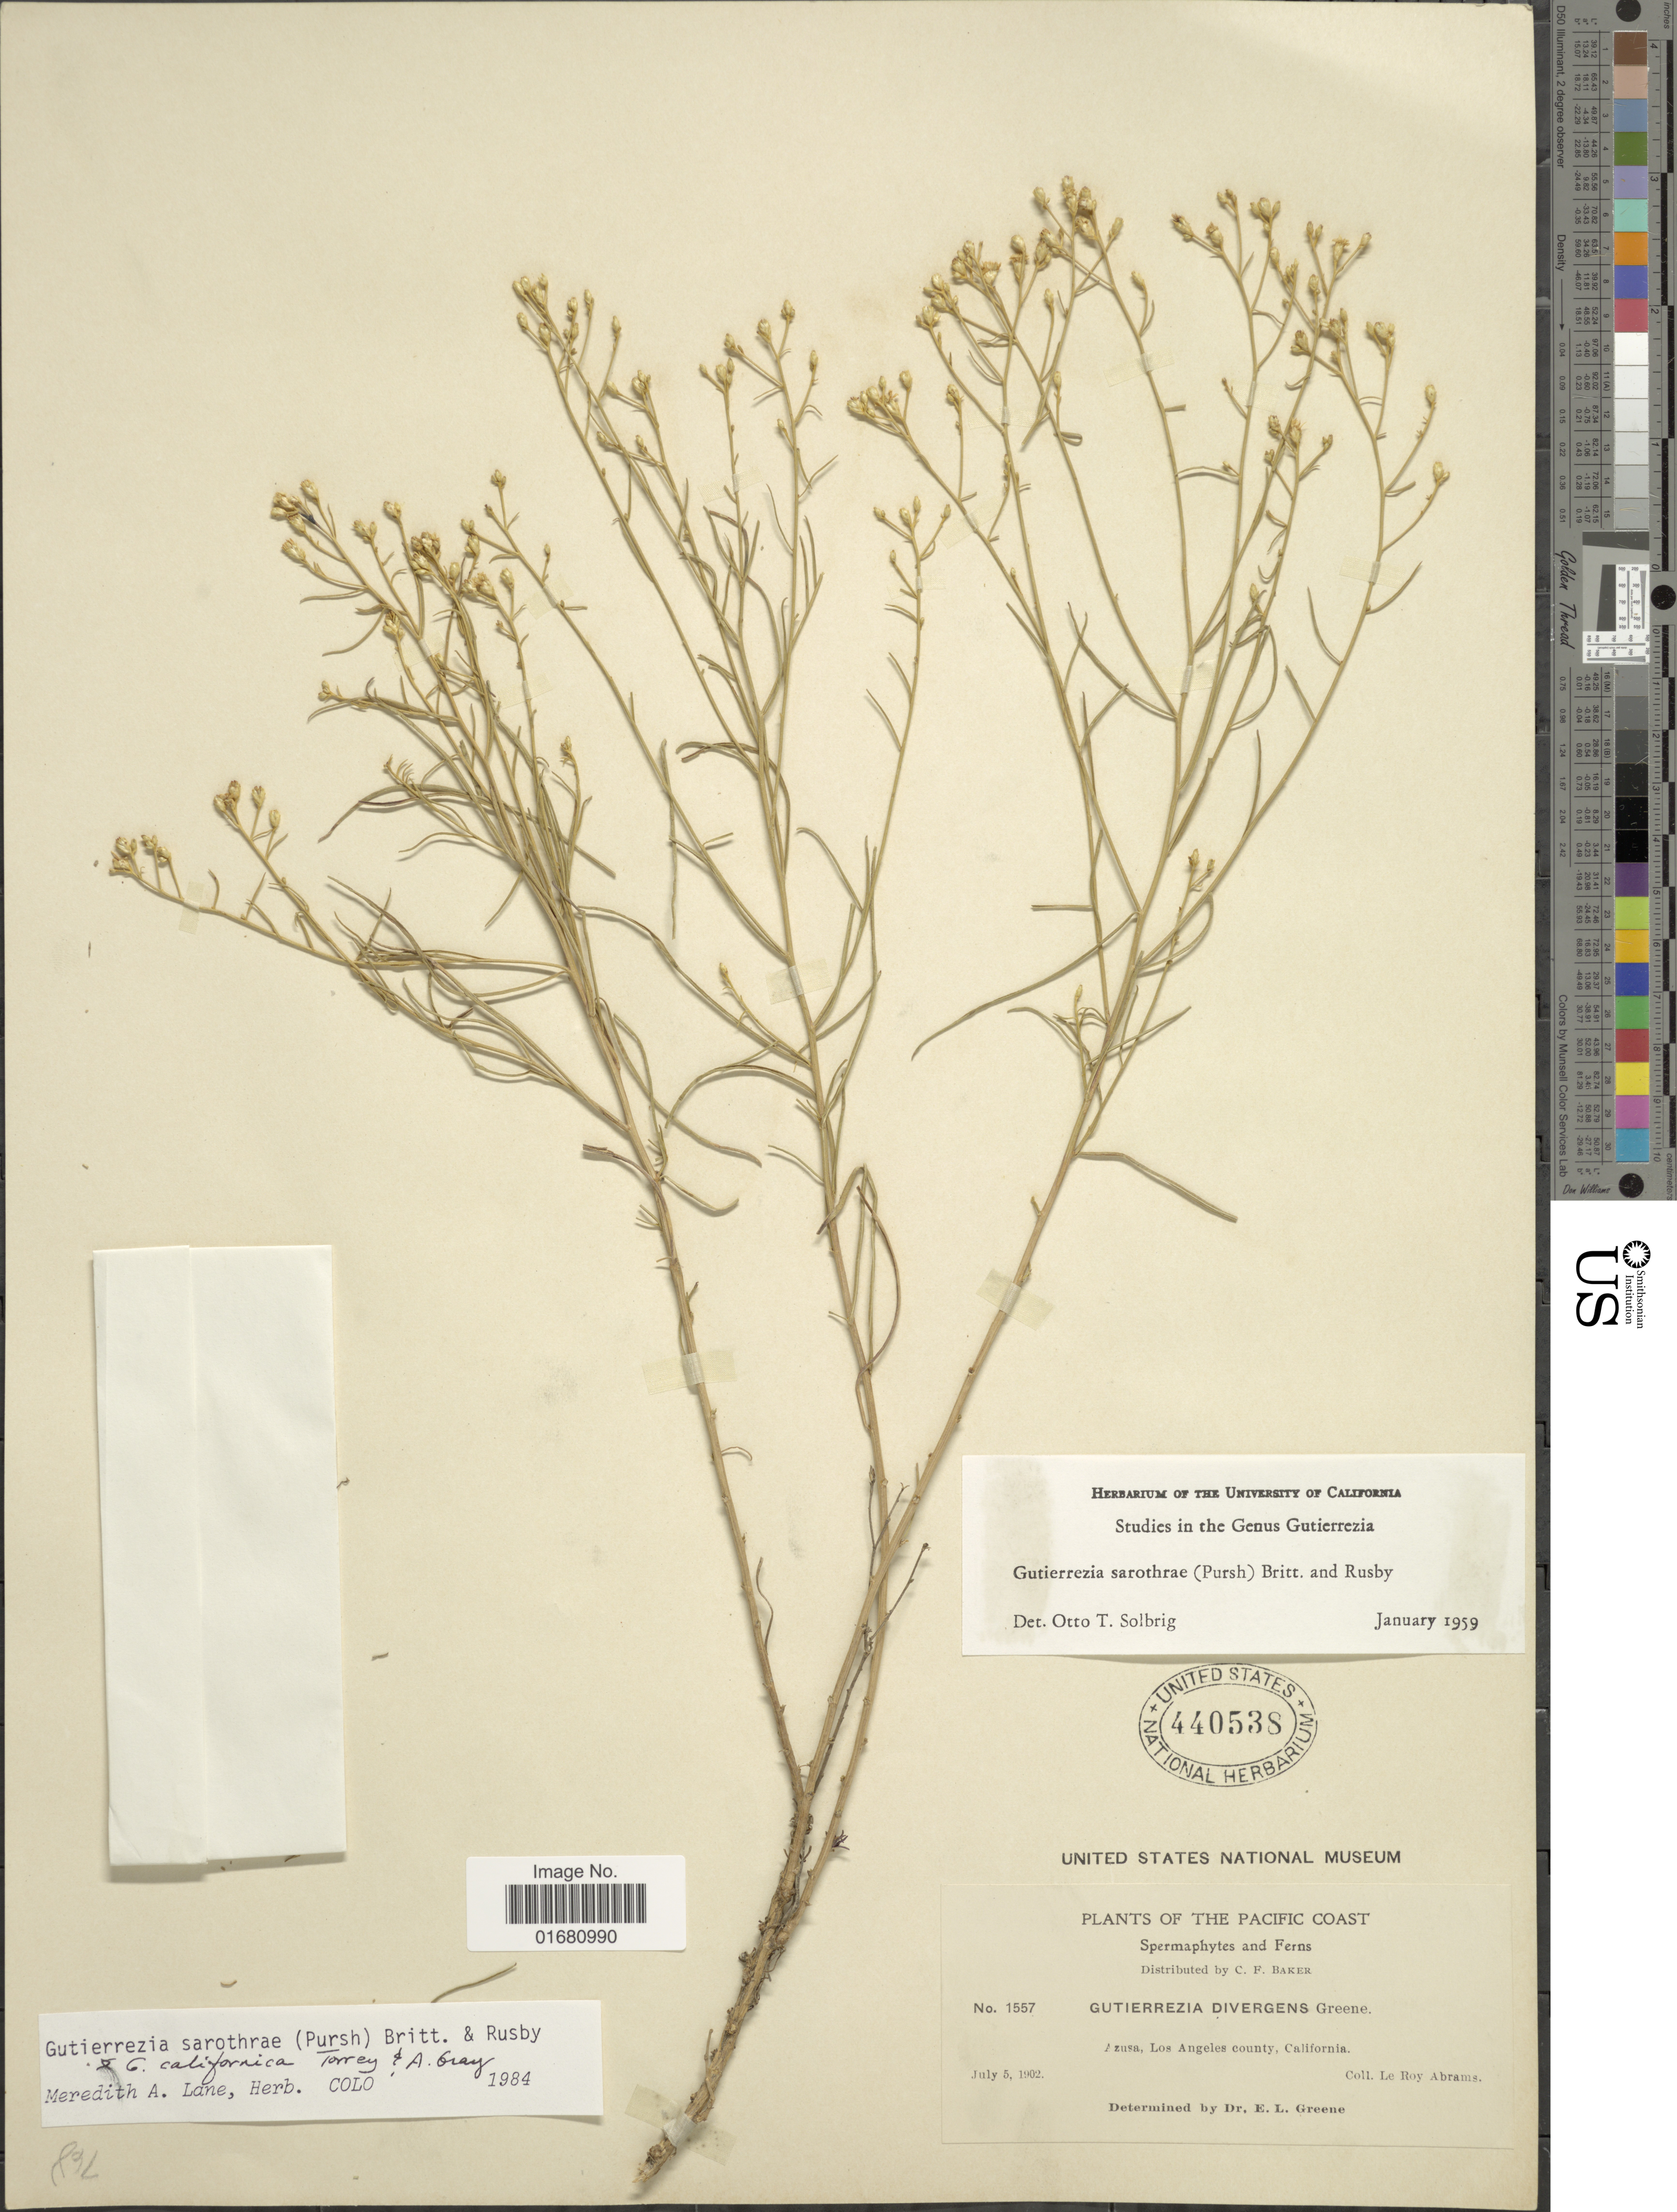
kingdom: Plantae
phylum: Tracheophyta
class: Magnoliopsida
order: Asterales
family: Asteraceae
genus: Gutierrezia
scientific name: Gutierrezia sarothrae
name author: (Pursh) Britton & Rusby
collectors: L. Abrams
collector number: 1557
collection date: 1902-07-05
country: United States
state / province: California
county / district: Los Angeles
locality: The Pacific Coast, Azusa, Los Angeles County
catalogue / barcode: US 440538